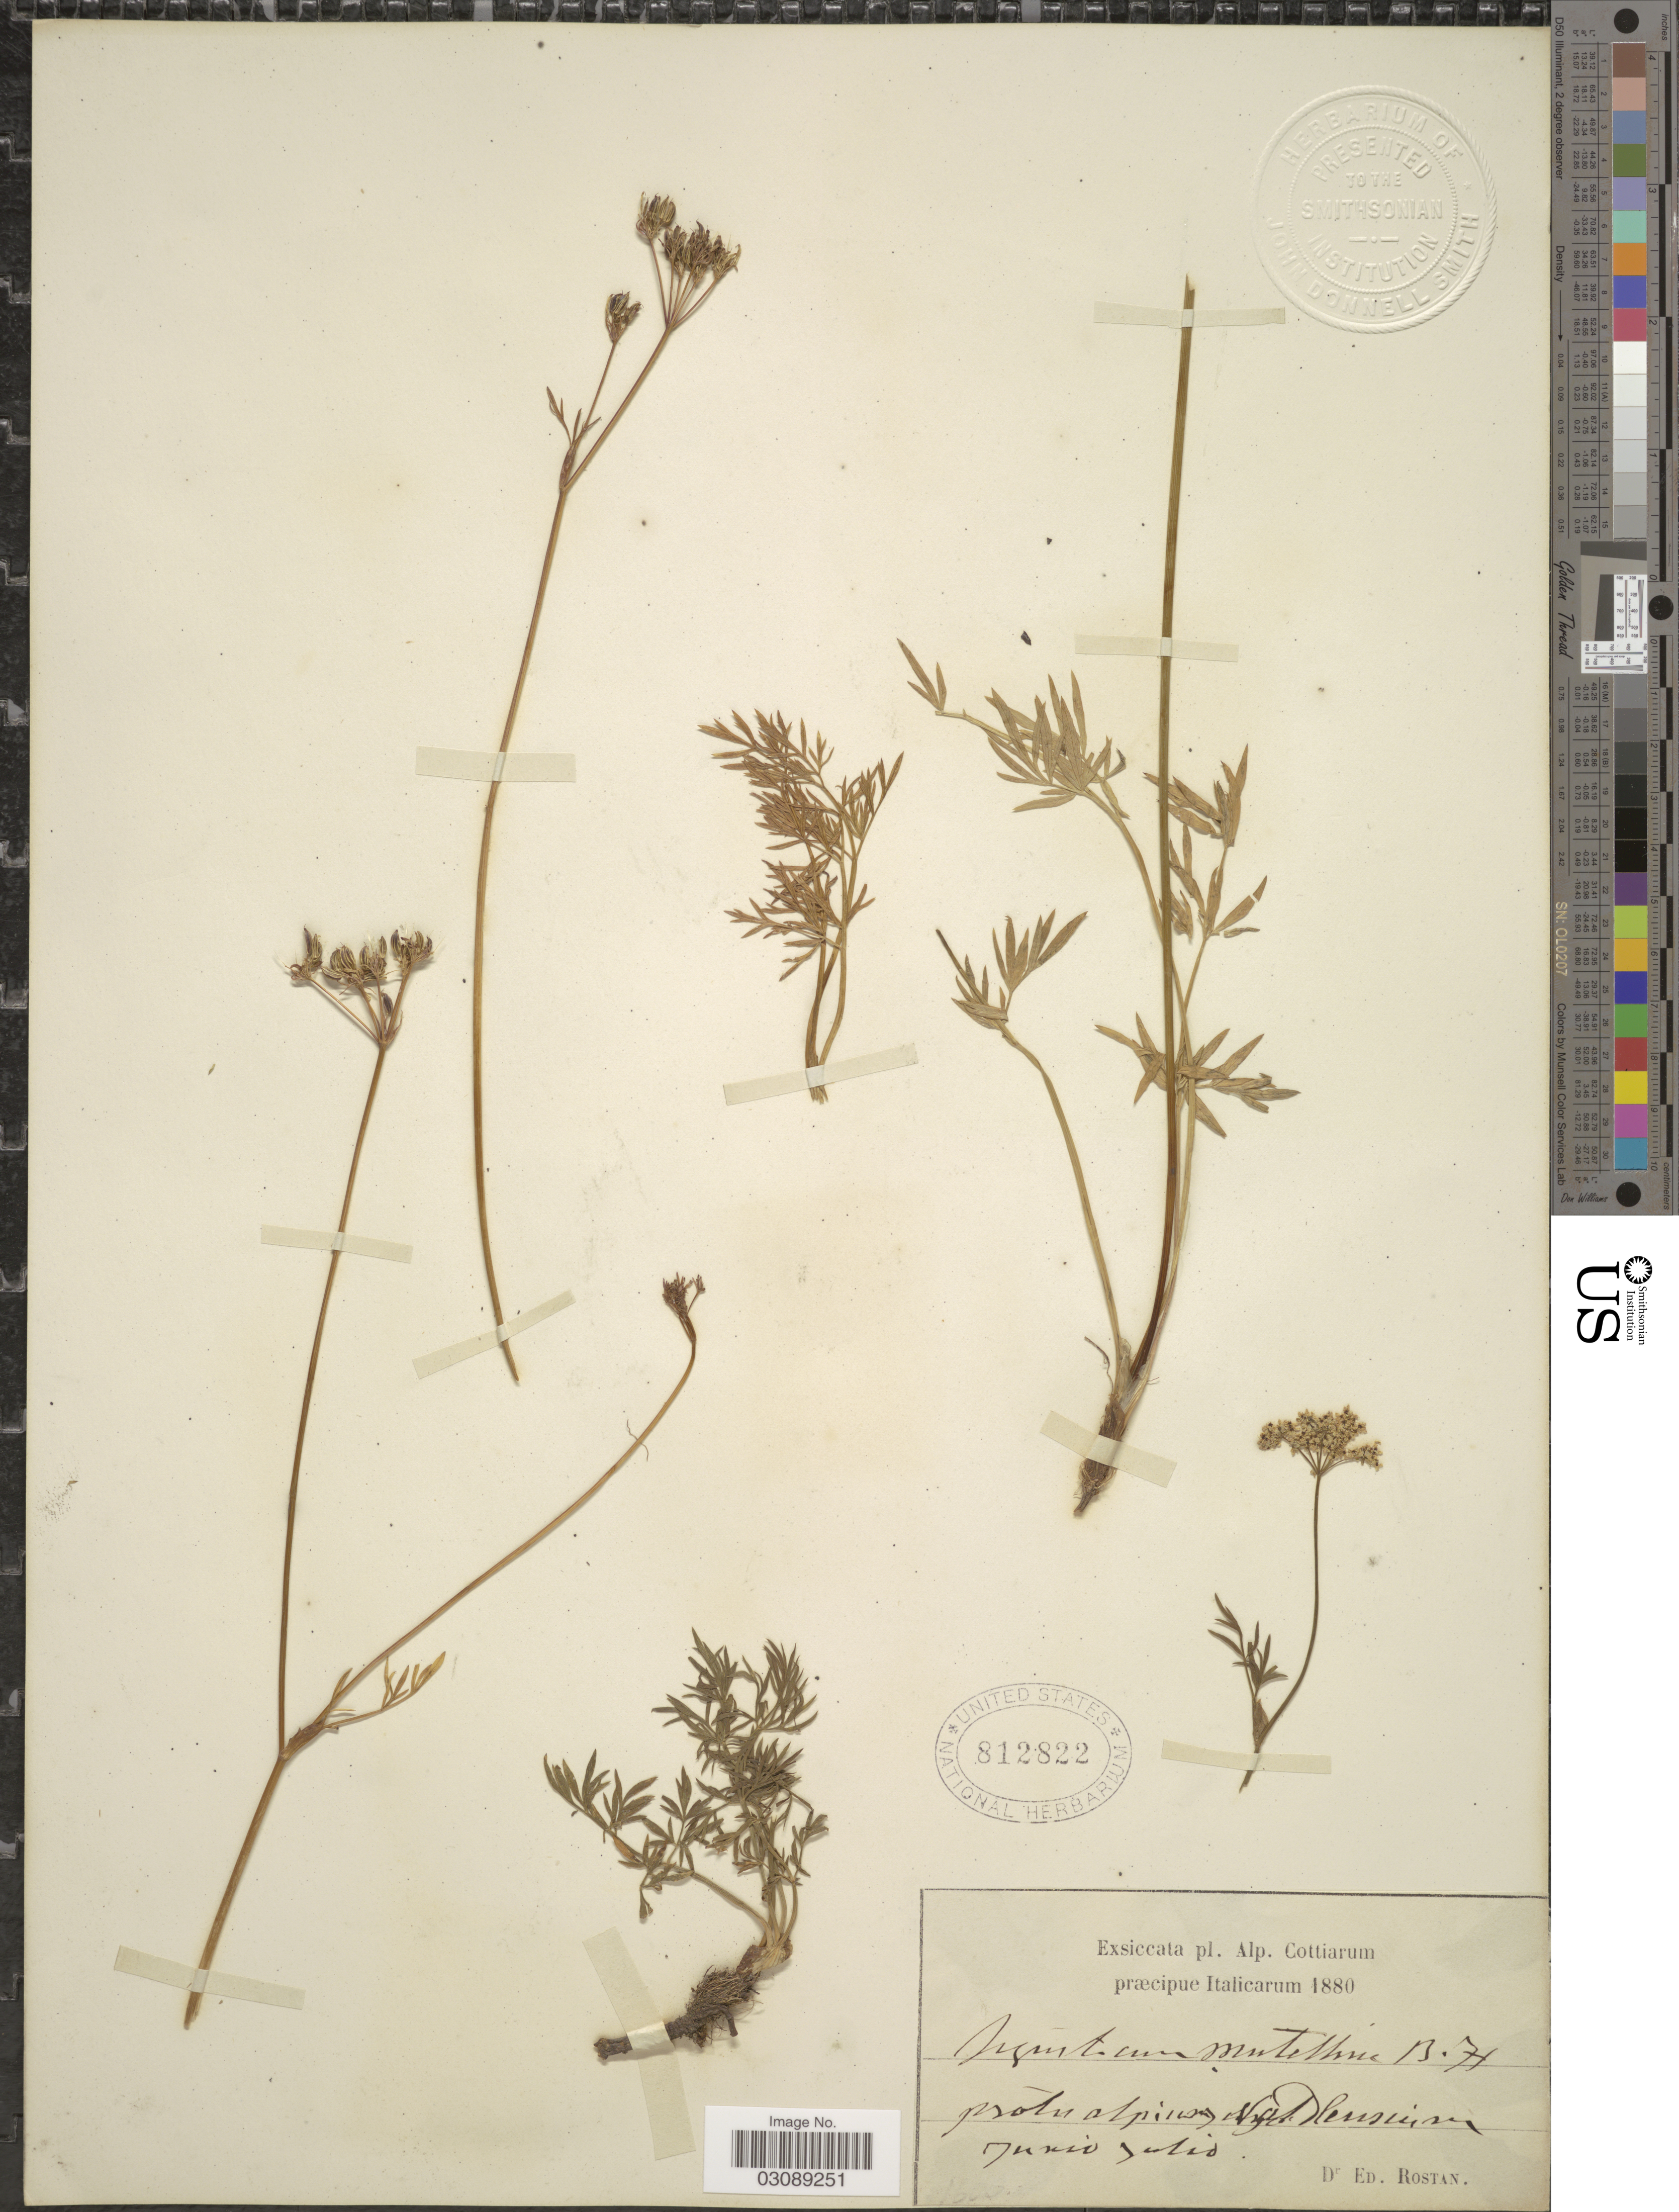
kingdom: Plantae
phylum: Tracheophyta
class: Magnoliopsida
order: Apiales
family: Apiaceae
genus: Ligusticum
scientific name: Ligusticum mutellina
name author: Crantz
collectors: E. Rostan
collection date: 1880-06/1880-07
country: Italy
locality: Exsiccata pl. Alp. Cottiarum, præcipue Italicarum. Protis alpines of Dleusinun. [interpreted]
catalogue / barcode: US 812822